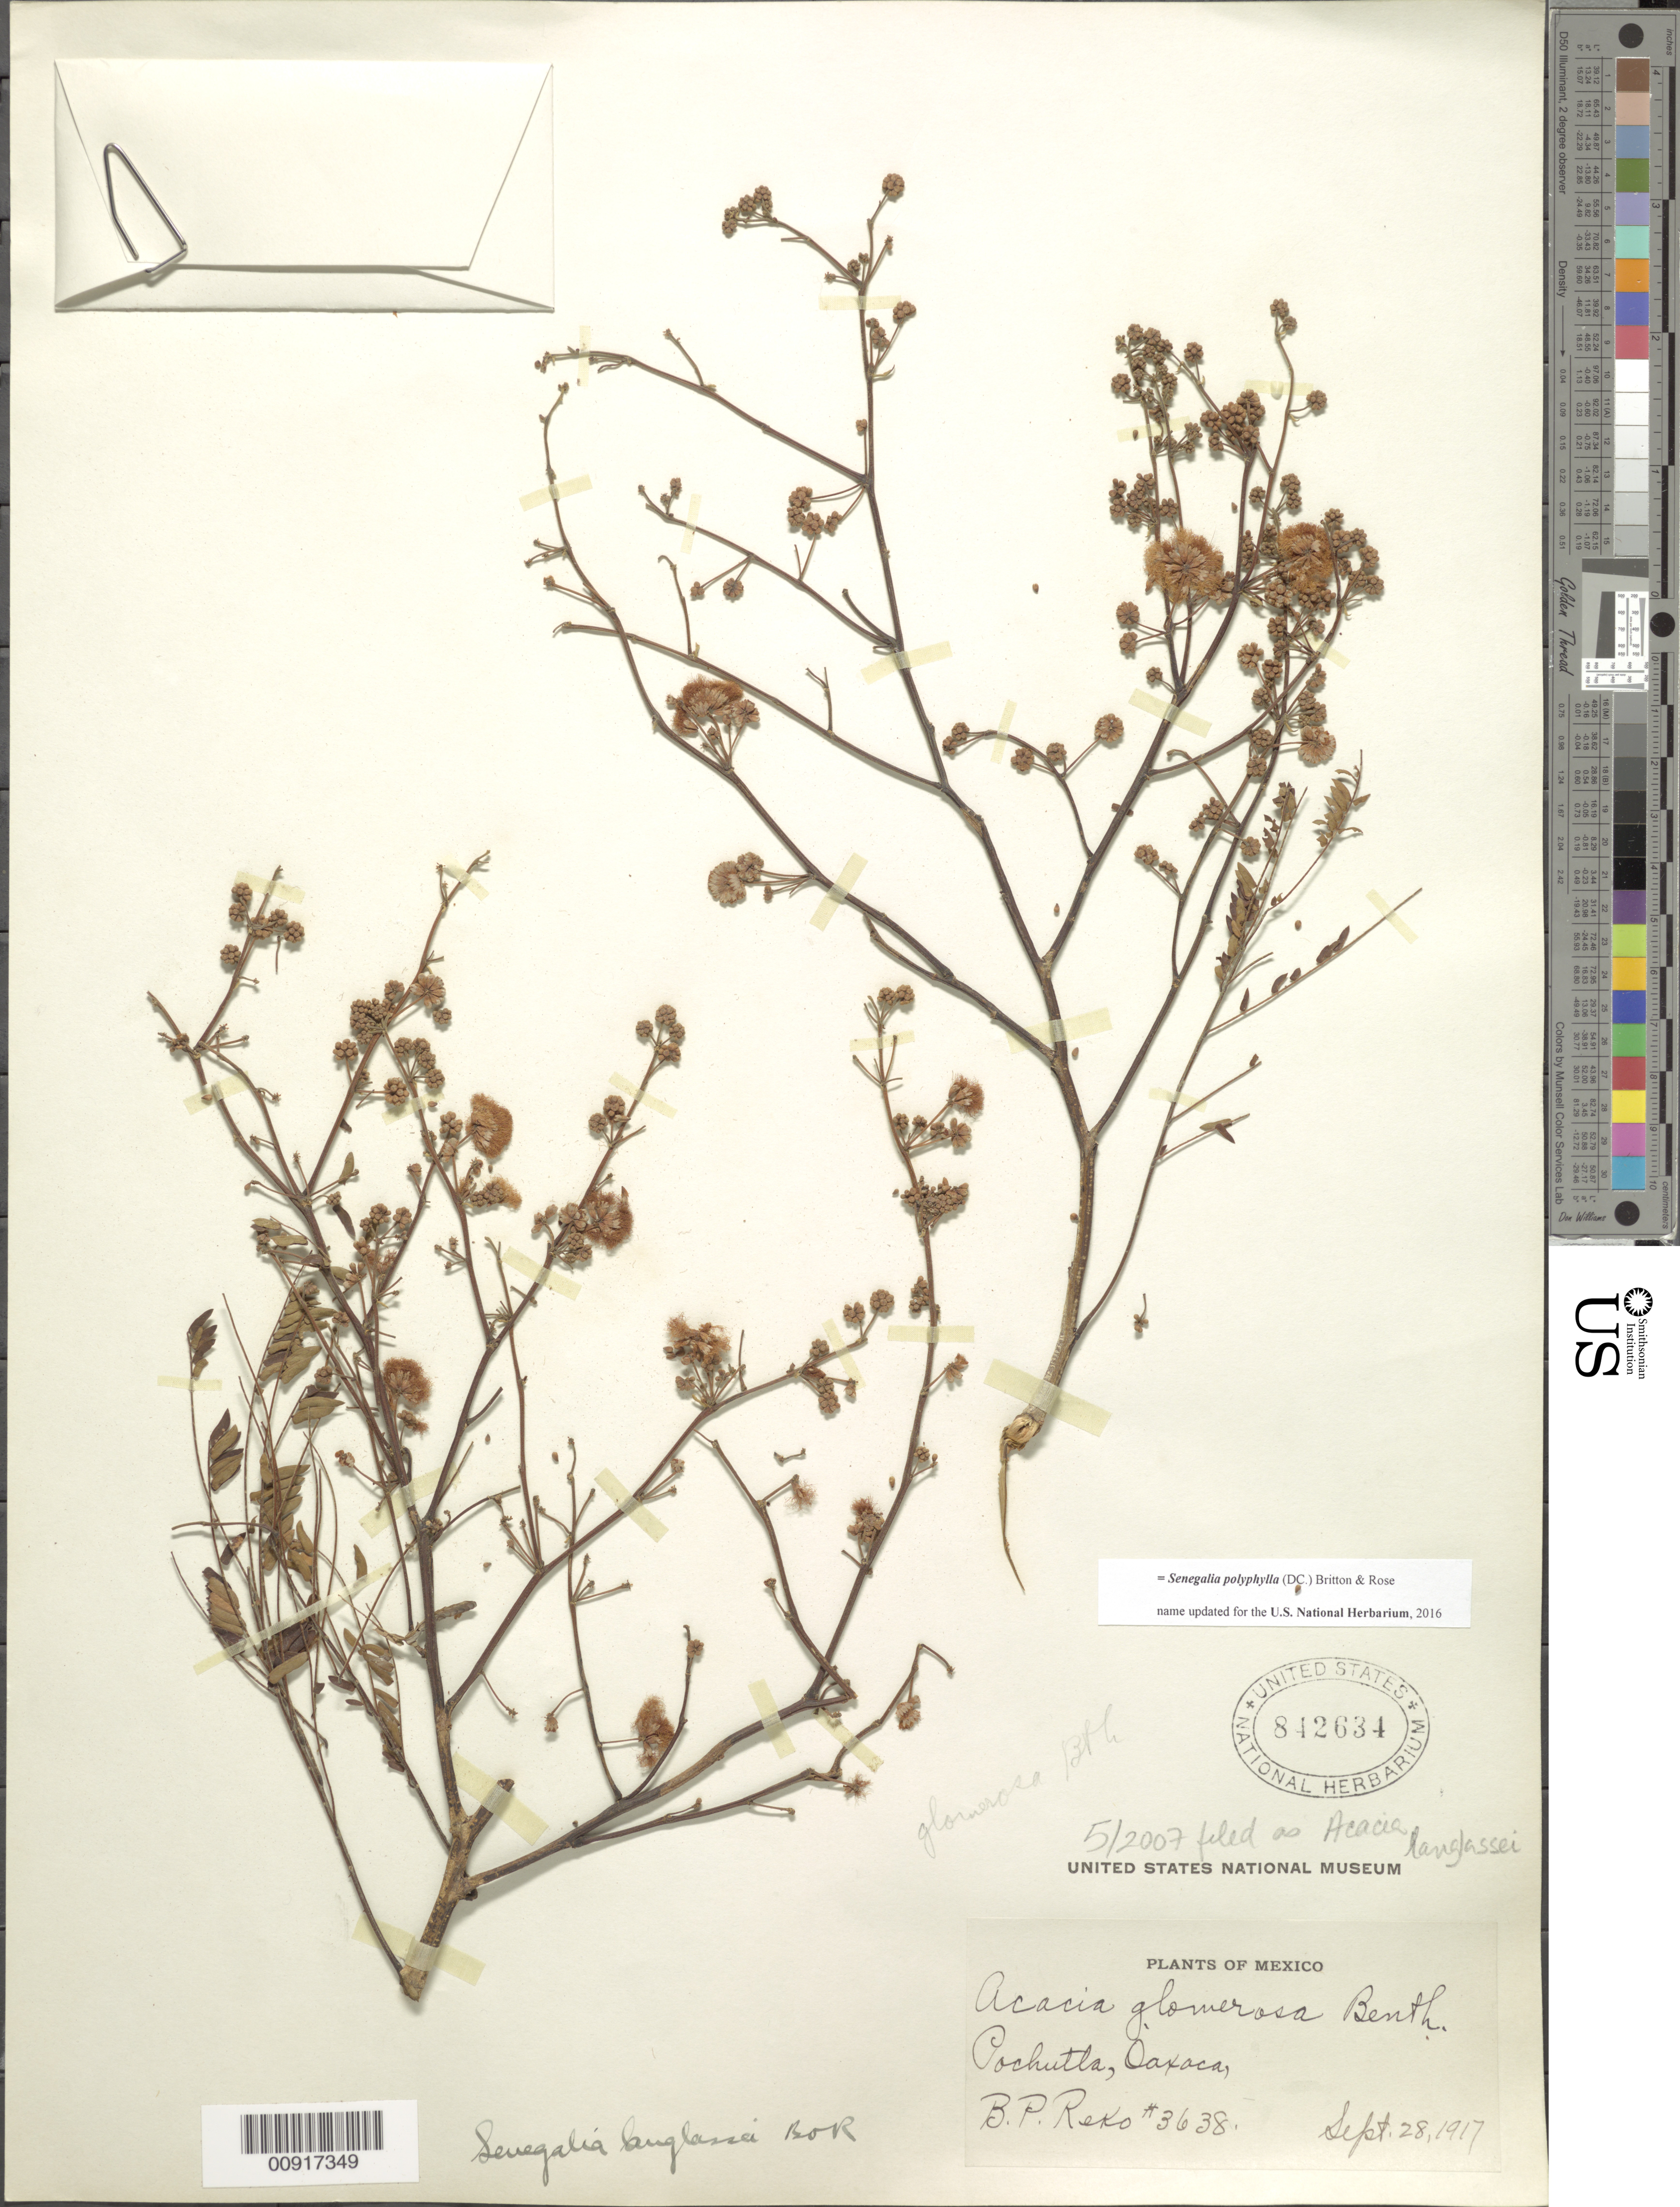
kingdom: Plantae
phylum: Tracheophyta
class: Magnoliopsida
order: Fabales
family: Fabaceae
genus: Senegalia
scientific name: Senegalia polyphylla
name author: (DC.) Britton & Rose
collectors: B. P. Reko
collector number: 3638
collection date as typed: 28 Sep 1917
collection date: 1917-09-28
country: Mexico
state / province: Oaxaca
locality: Pochutla, Oaxaca.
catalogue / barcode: US 842634